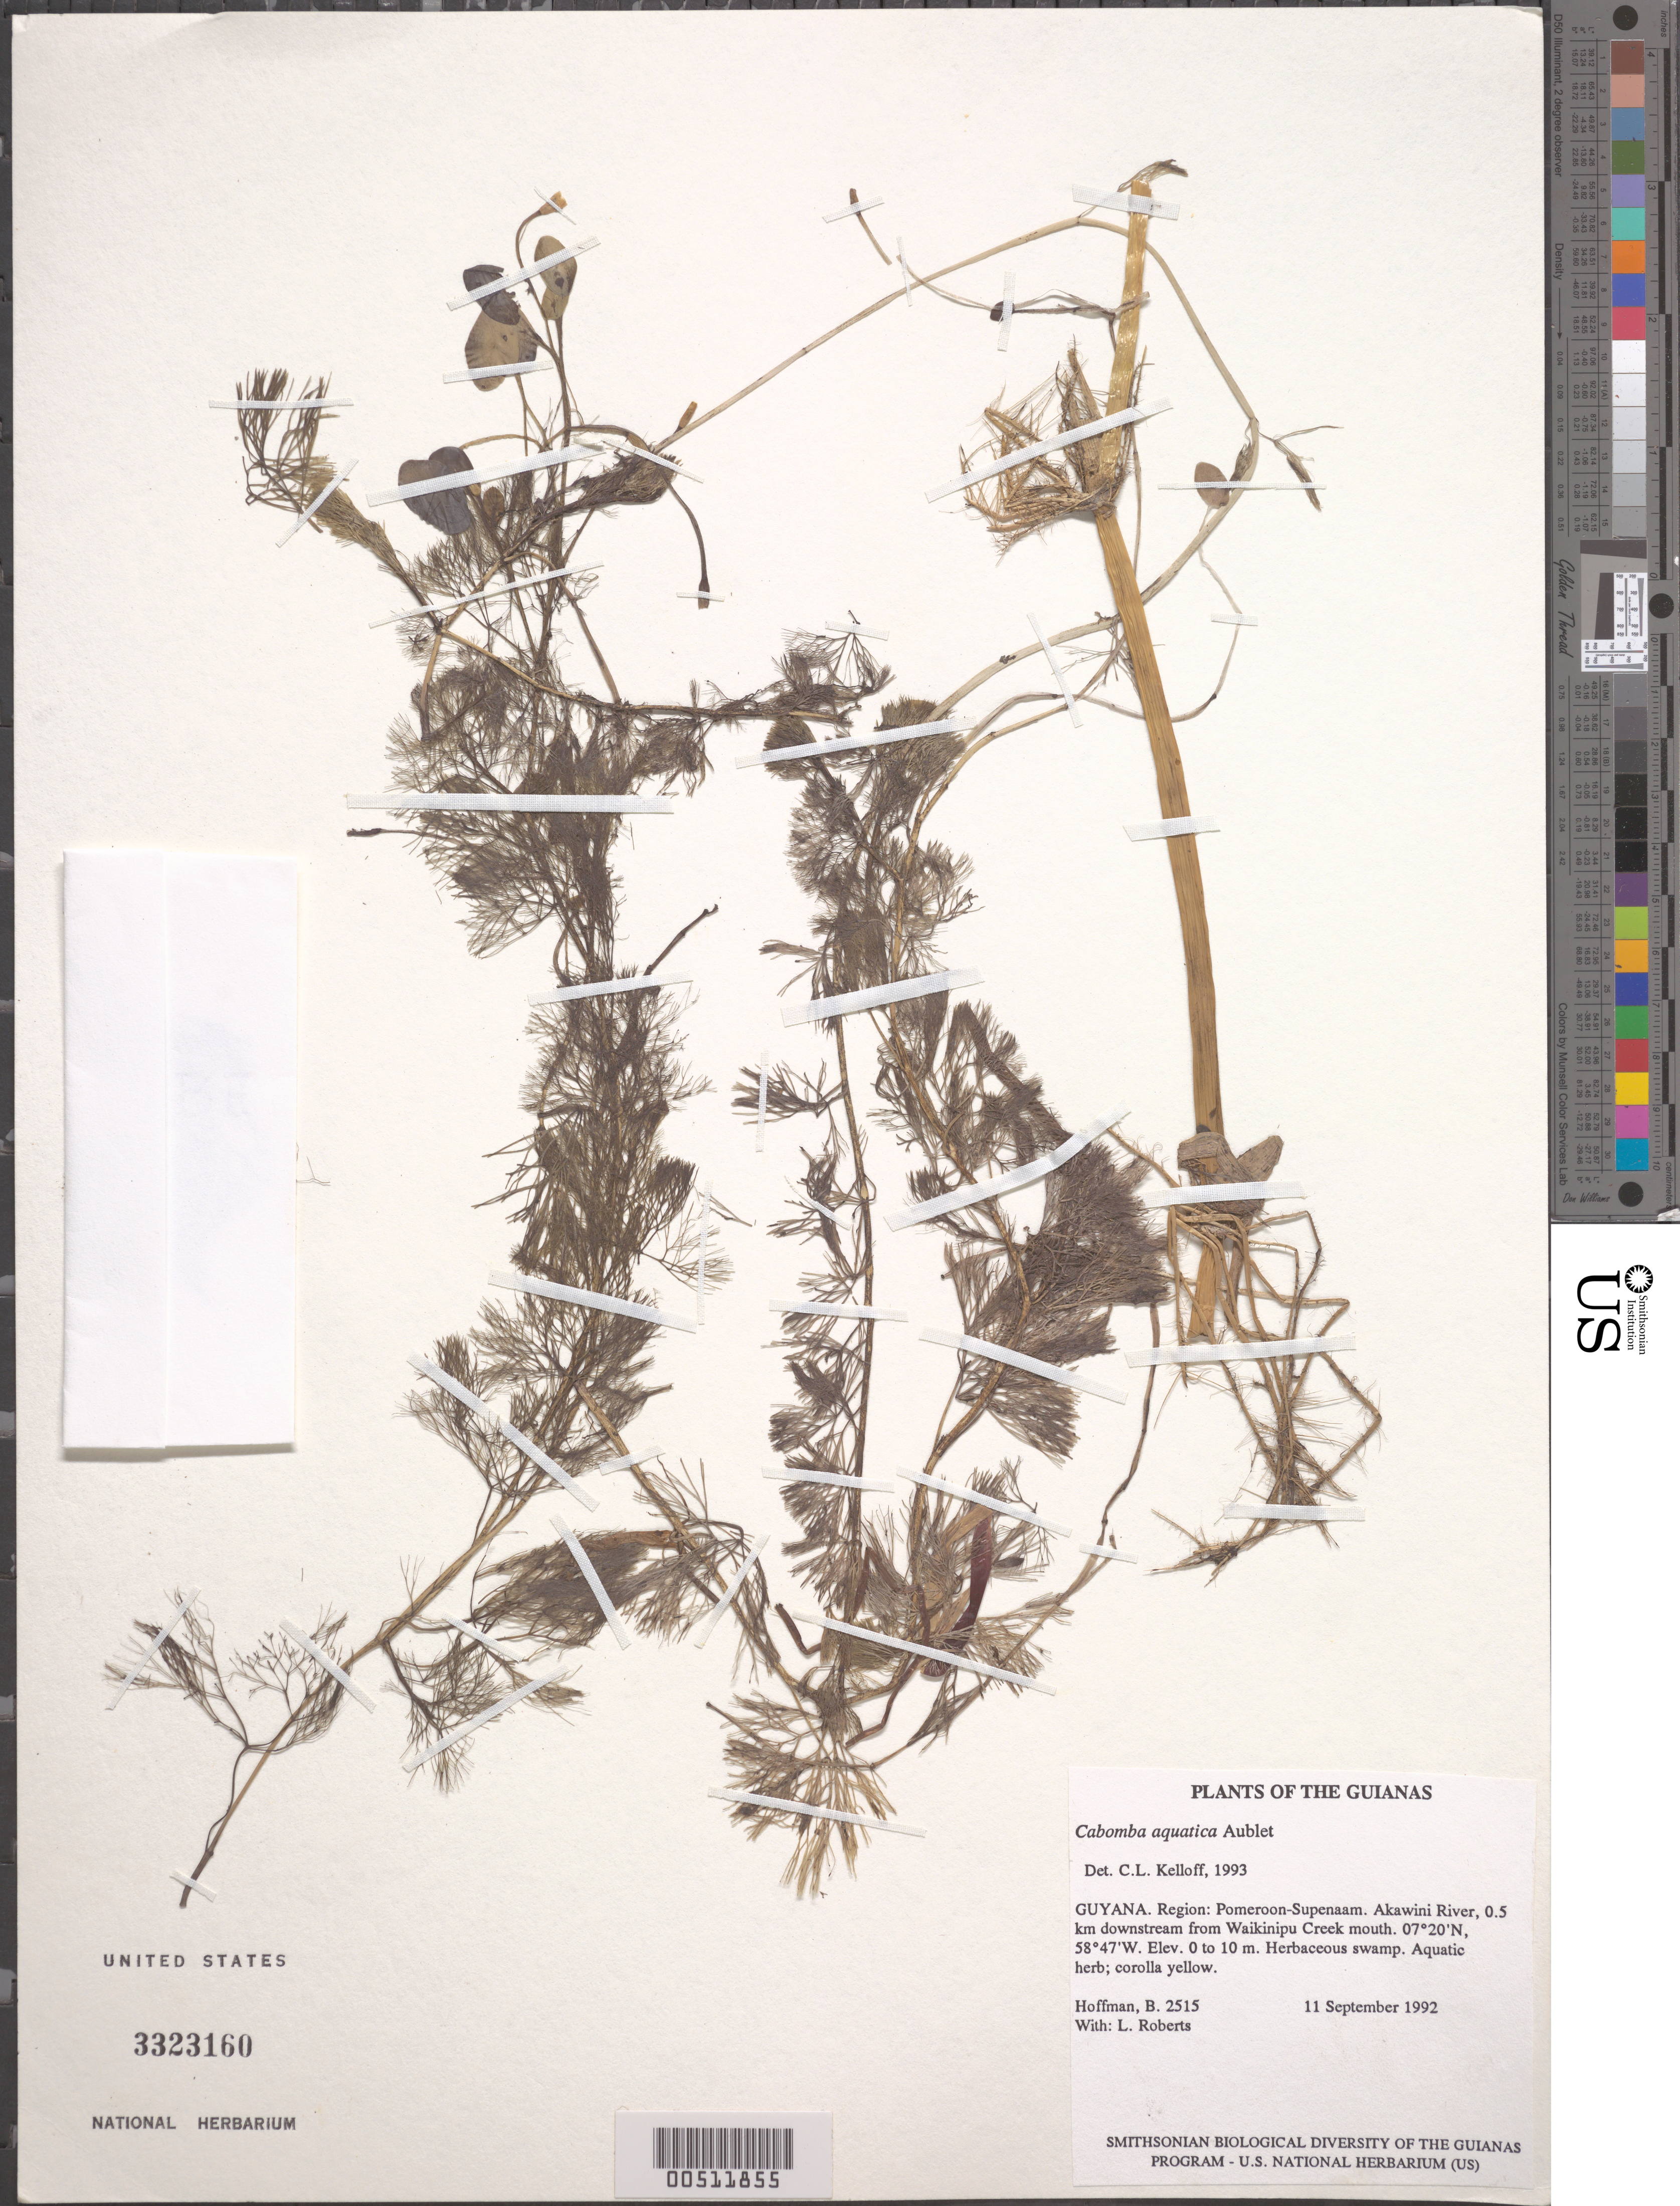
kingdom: Plantae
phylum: Tracheophyta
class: Magnoliopsida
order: Nymphaeales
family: Cabombaceae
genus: Cabomba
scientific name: Cabomba aquatica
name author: Aubl.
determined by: DeFilipps, R. A.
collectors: B. Hoffman & L. Roberts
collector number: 2515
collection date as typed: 11 September 1992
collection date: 1992-09-11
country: Guyana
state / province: Pomeroon-Supenaam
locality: Akawini River, 0.5 km downstream from Waikinipu Creek mouth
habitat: Herbaceous swamp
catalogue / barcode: US 3323160